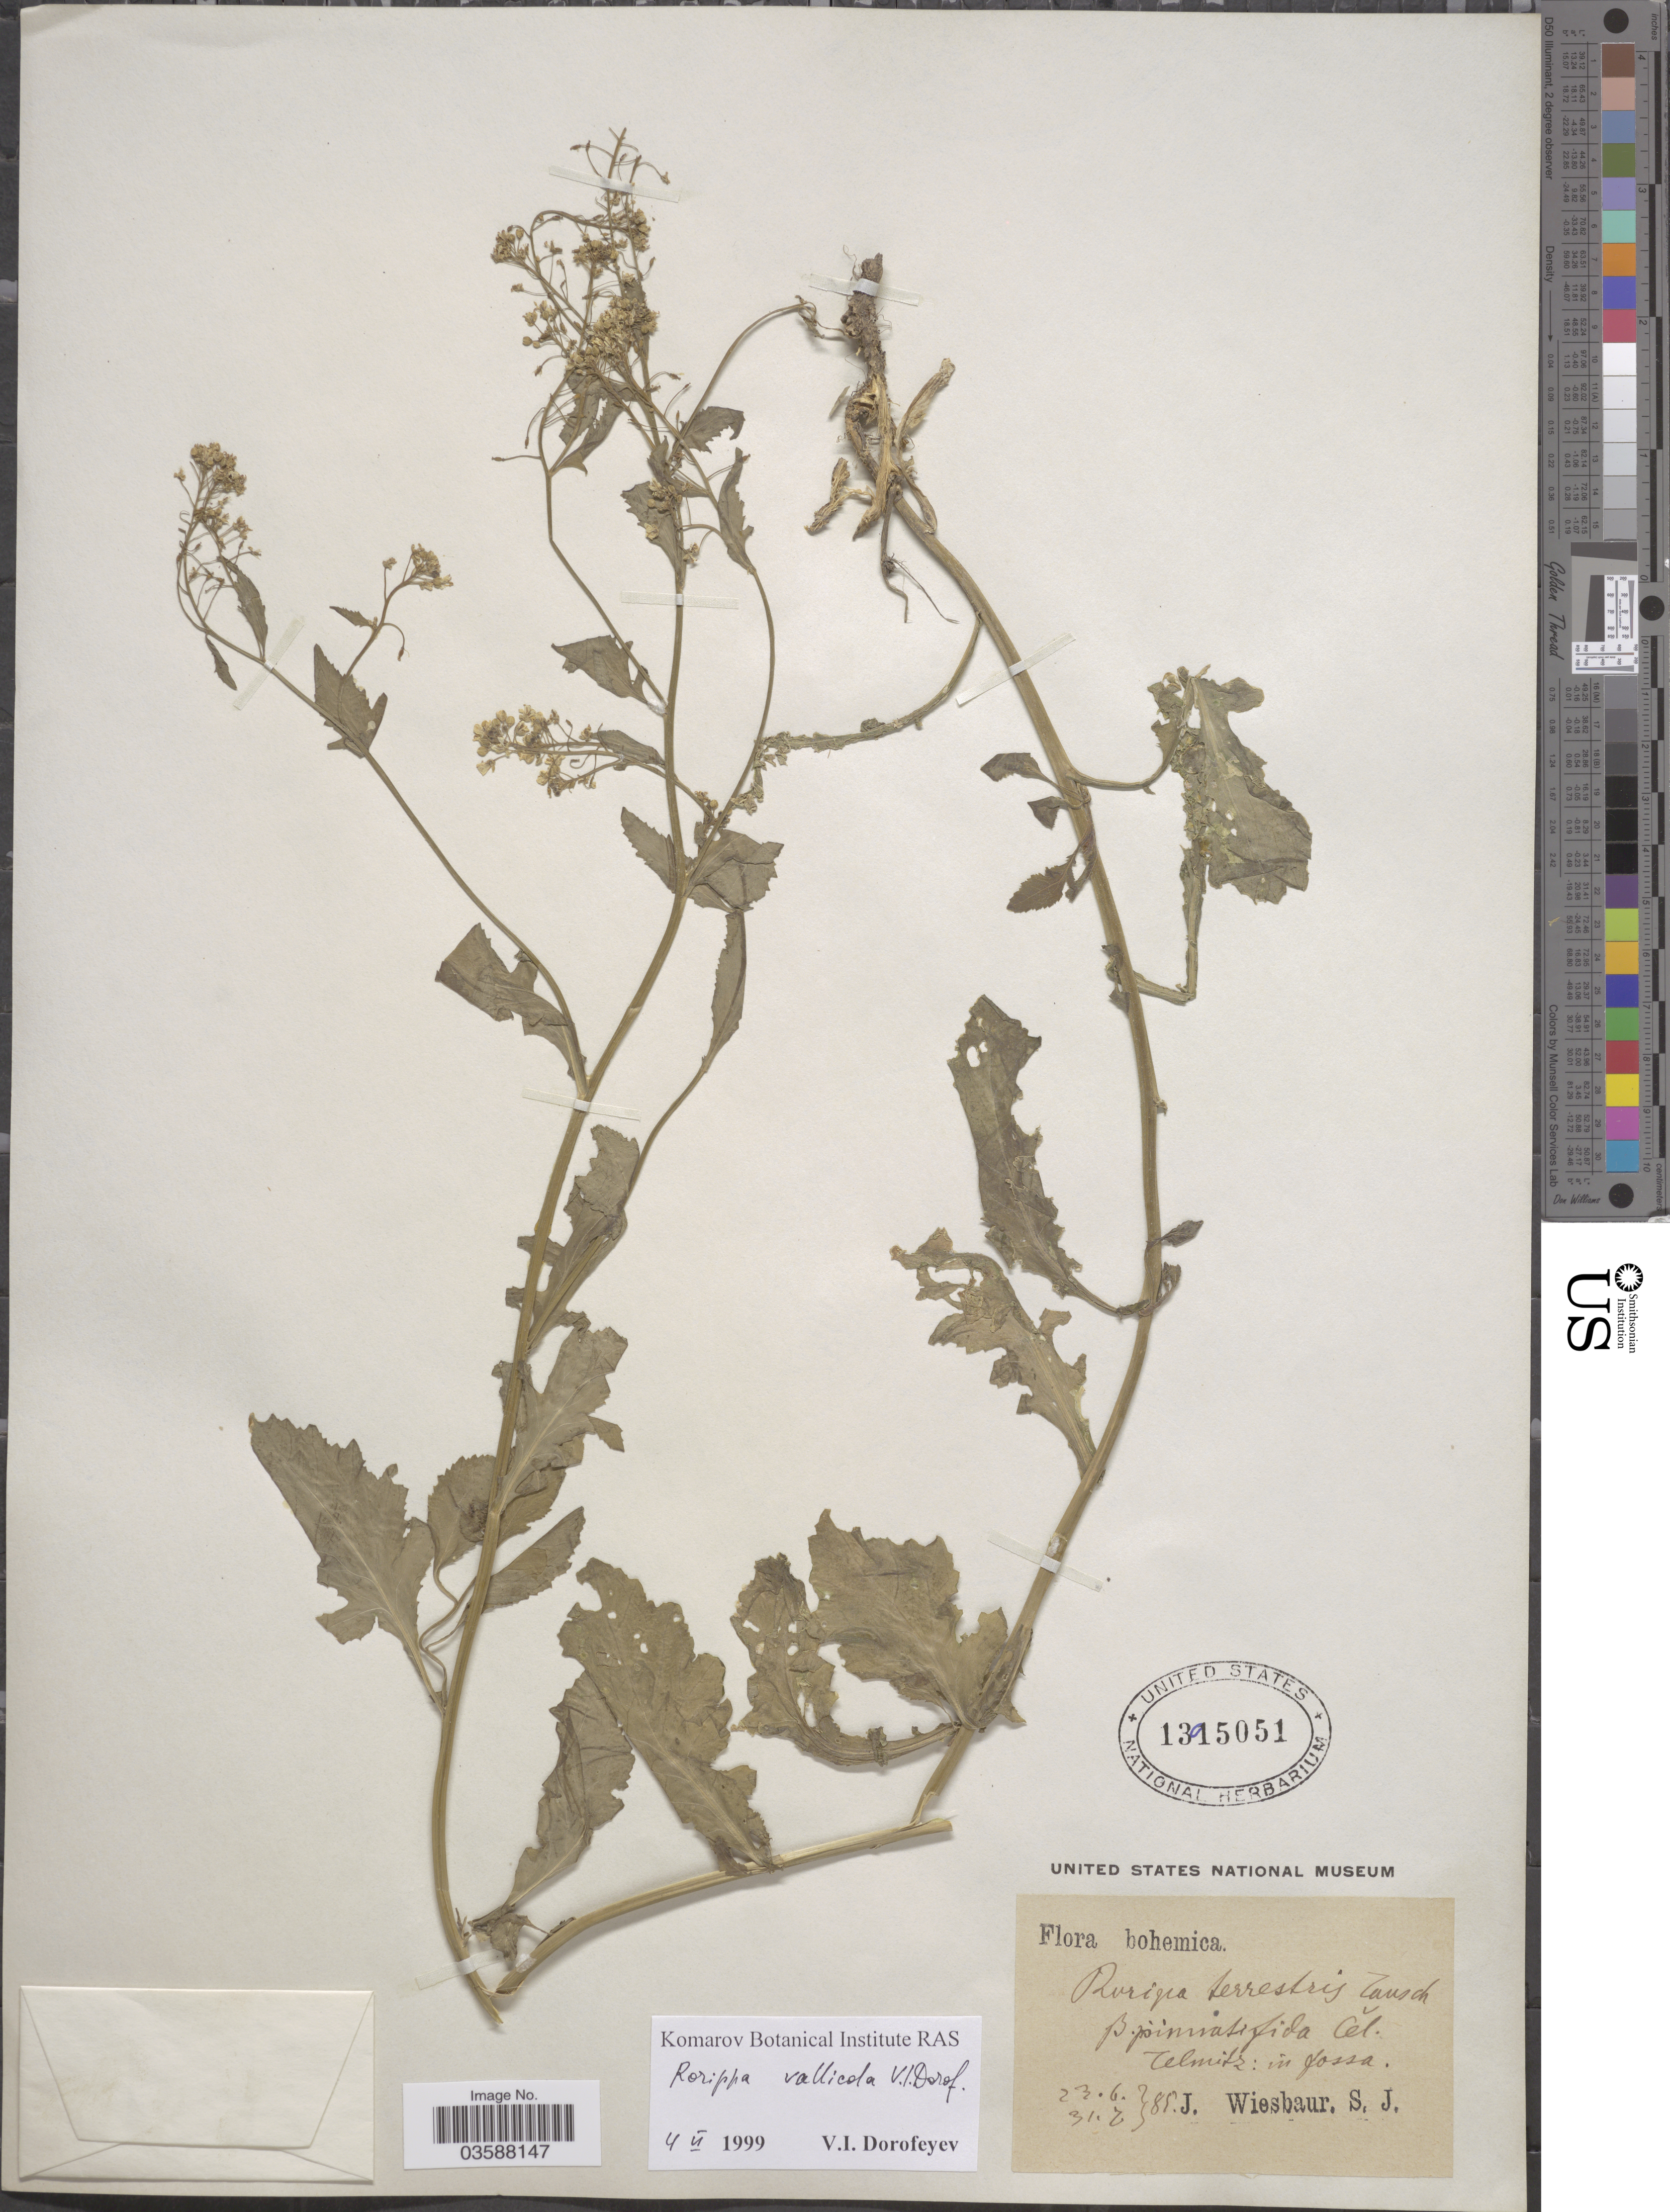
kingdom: Plantae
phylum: Tracheophyta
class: Magnoliopsida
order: Brassicales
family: Brassicaceae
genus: Rorippa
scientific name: Rorippa vallicola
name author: V.I. Dorof.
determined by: Dorofeyev, V. I.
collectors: J. Wiesbaur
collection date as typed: Transcribed d/m/y: 23/6/85 to 31/7/85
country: Czechia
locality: Bohemica. Telmitz.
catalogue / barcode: US 1395051